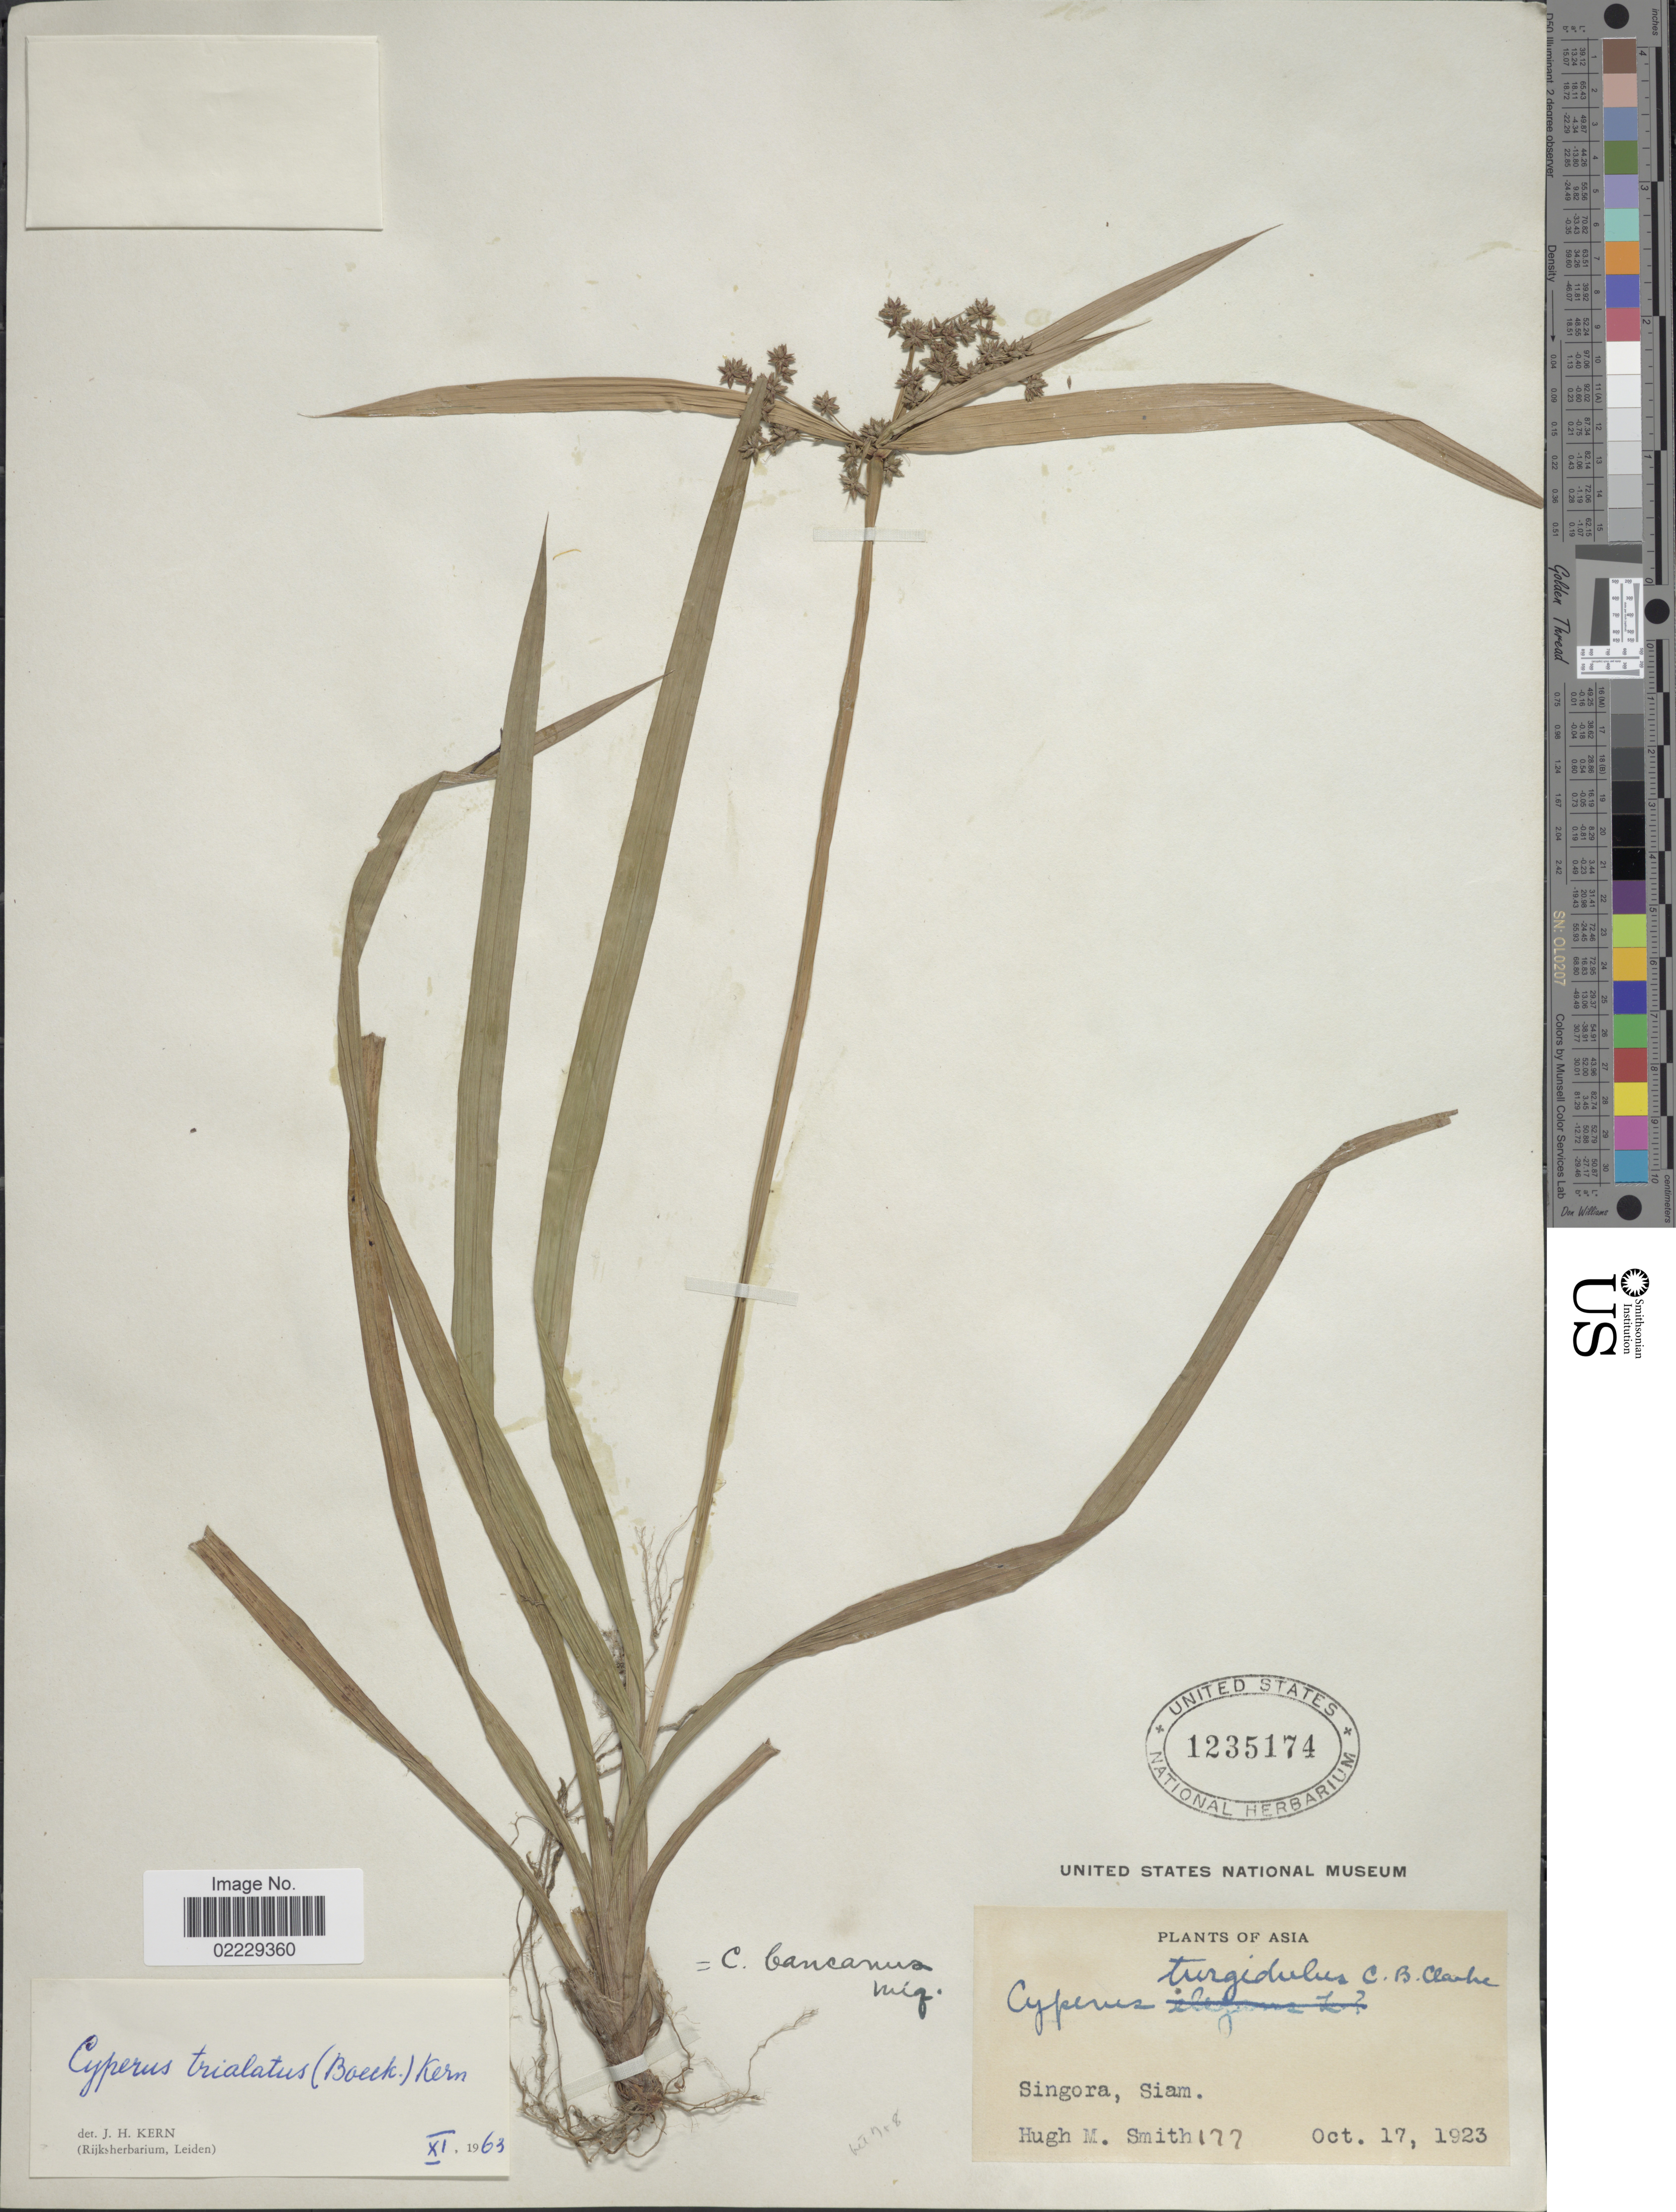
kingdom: Plantae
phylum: Tracheophyta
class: Liliopsida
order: Poales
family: Cyperaceae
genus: Cyperus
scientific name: Cyperus trialatus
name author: (Boeckeler) J. Kern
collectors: H. M. Smith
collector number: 177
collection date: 1923-10-17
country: Thailand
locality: Singora, Siam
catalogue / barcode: US 1235174